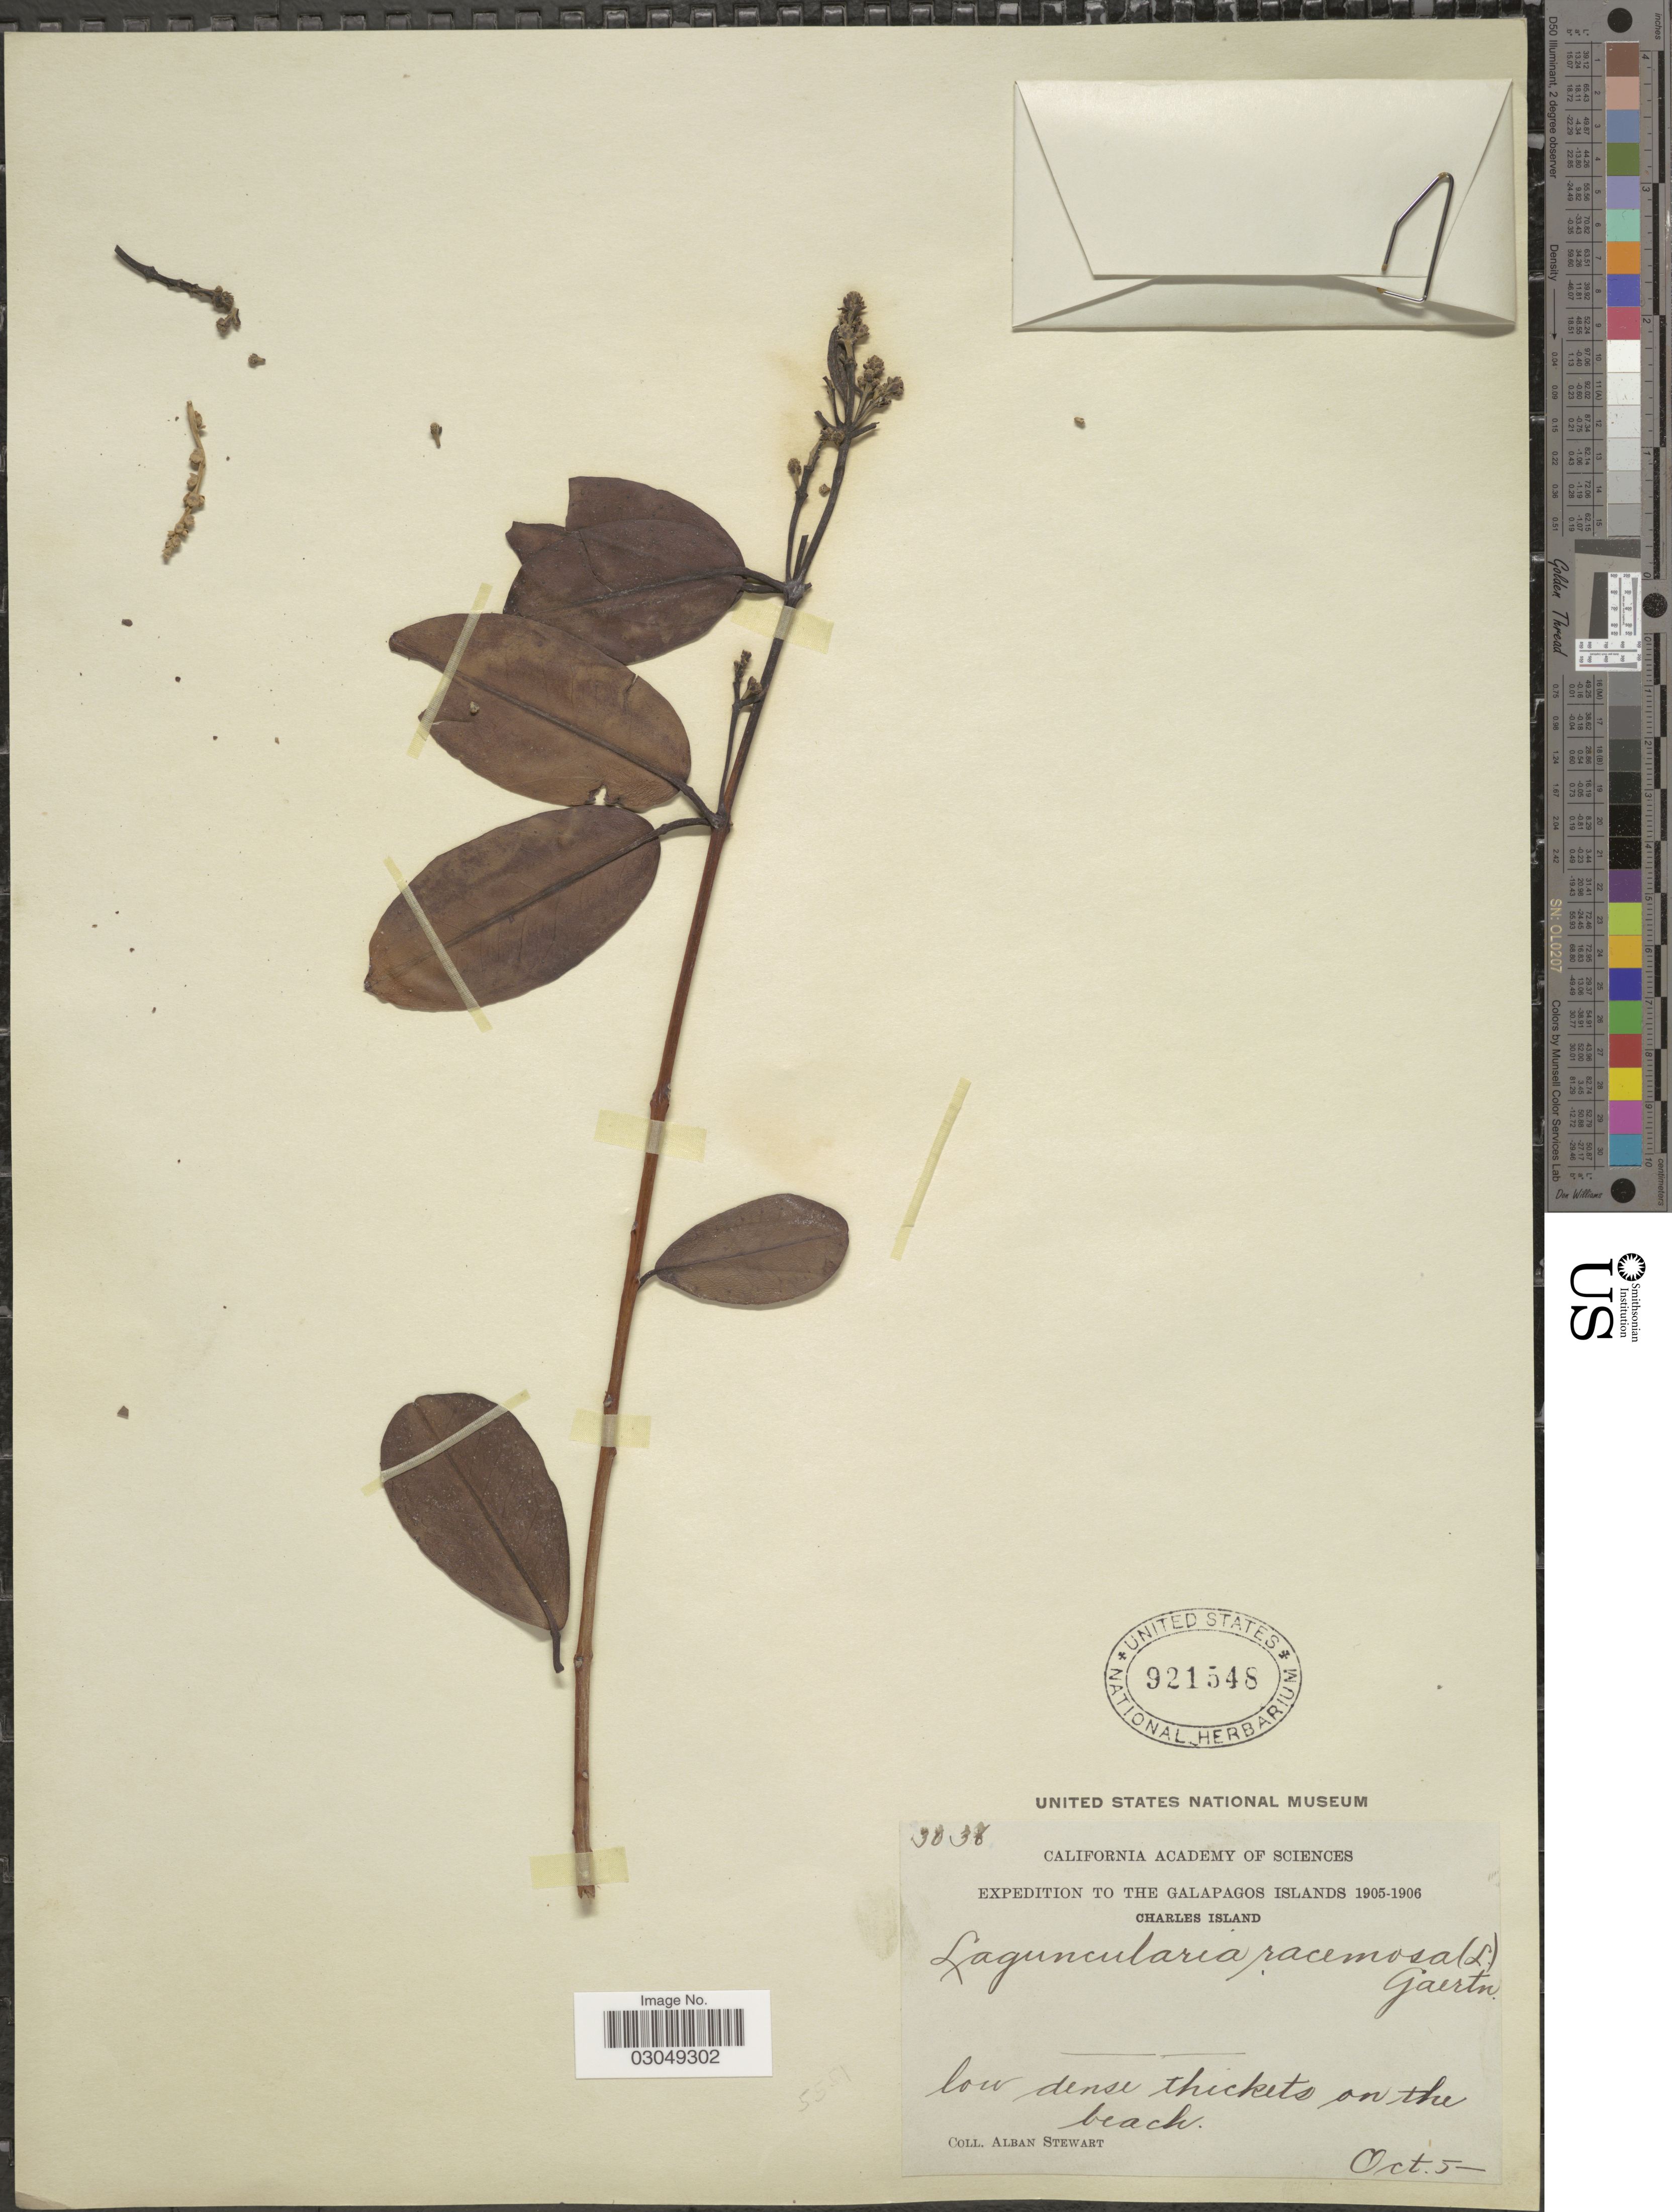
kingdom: Plantae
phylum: Tracheophyta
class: Magnoliopsida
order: Myrtales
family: Combretaceae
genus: Laguncularia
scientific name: Laguncularia racemosa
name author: (L.) C.F. Gaertn.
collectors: A. Stewart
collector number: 3038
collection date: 1905-10-05/1906-10-05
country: Ecuador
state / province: Colón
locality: The Galapagos Islands. Charles Island, low dense thickets on the beach.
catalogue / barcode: US 921548